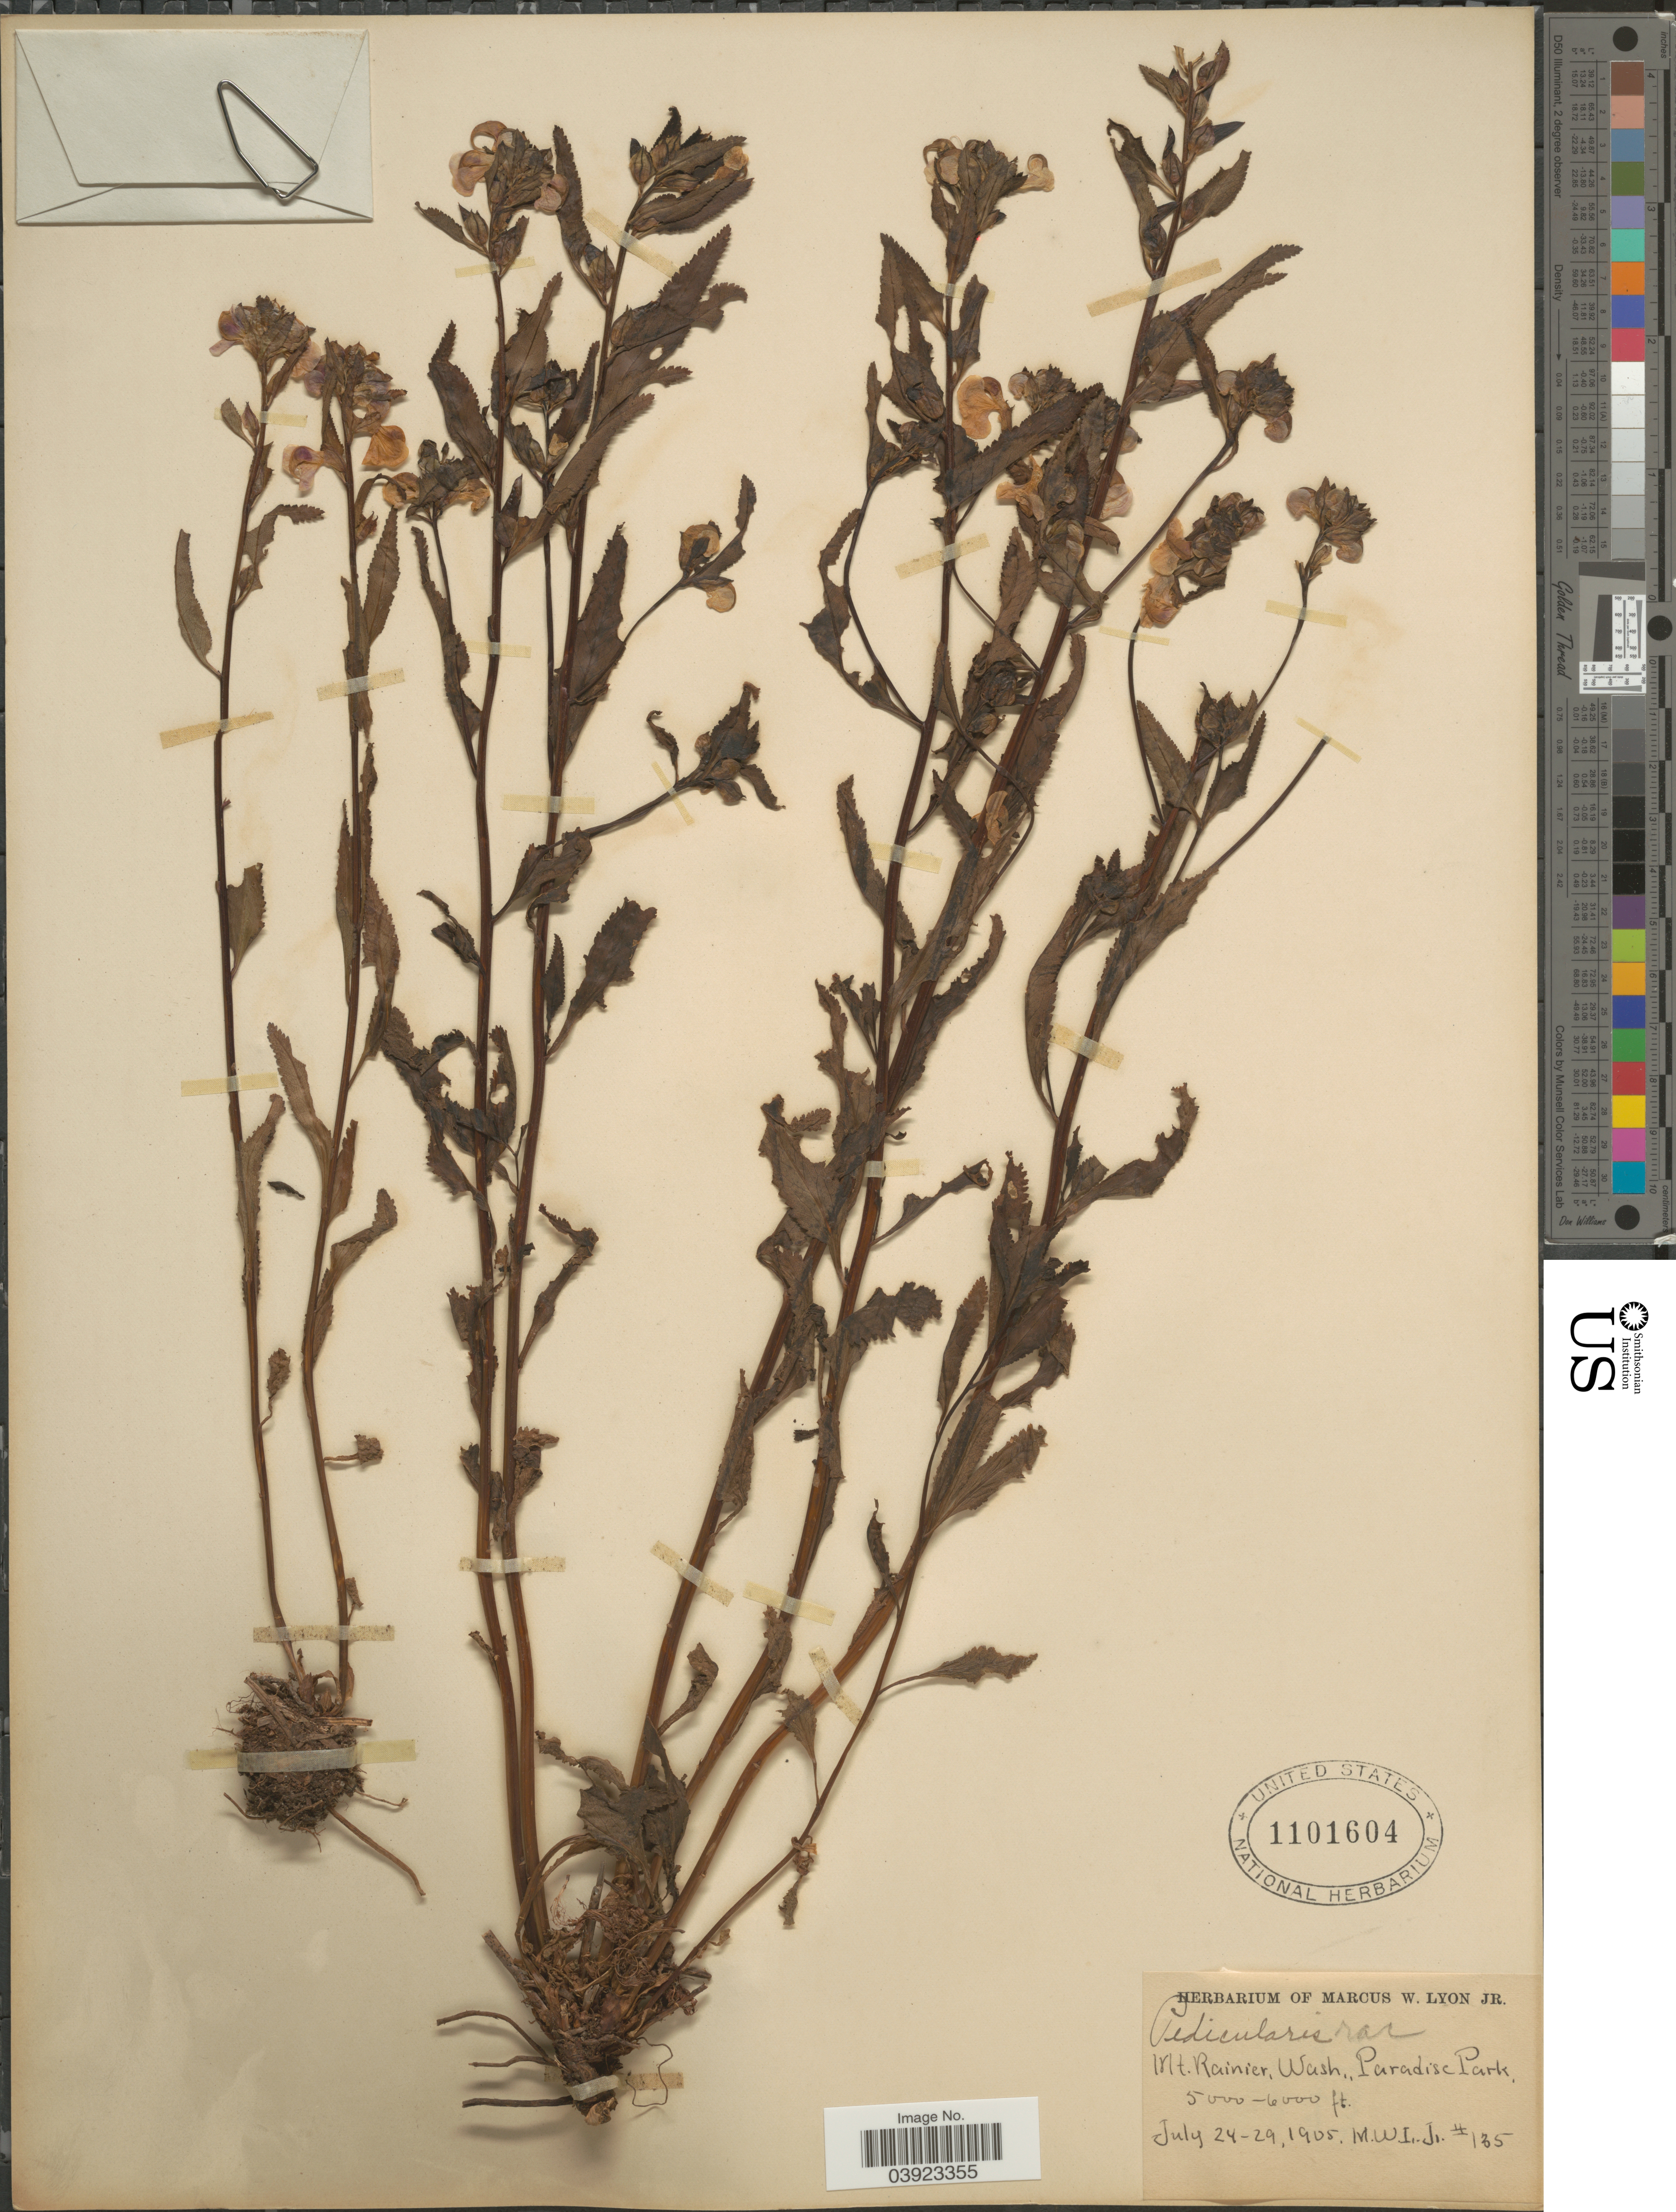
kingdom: Plantae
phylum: Tracheophyta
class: Magnoliopsida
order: Lamiales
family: Orobanchaceae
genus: Pedicularis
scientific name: Pedicularis racemosa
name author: Douglas ex Benth.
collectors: M. W. Lyon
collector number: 135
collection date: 1905-07-24/1905-07-29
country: United States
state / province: Washington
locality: Mt. Rainier, Paradise Park.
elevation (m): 1524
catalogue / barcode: US 1101604